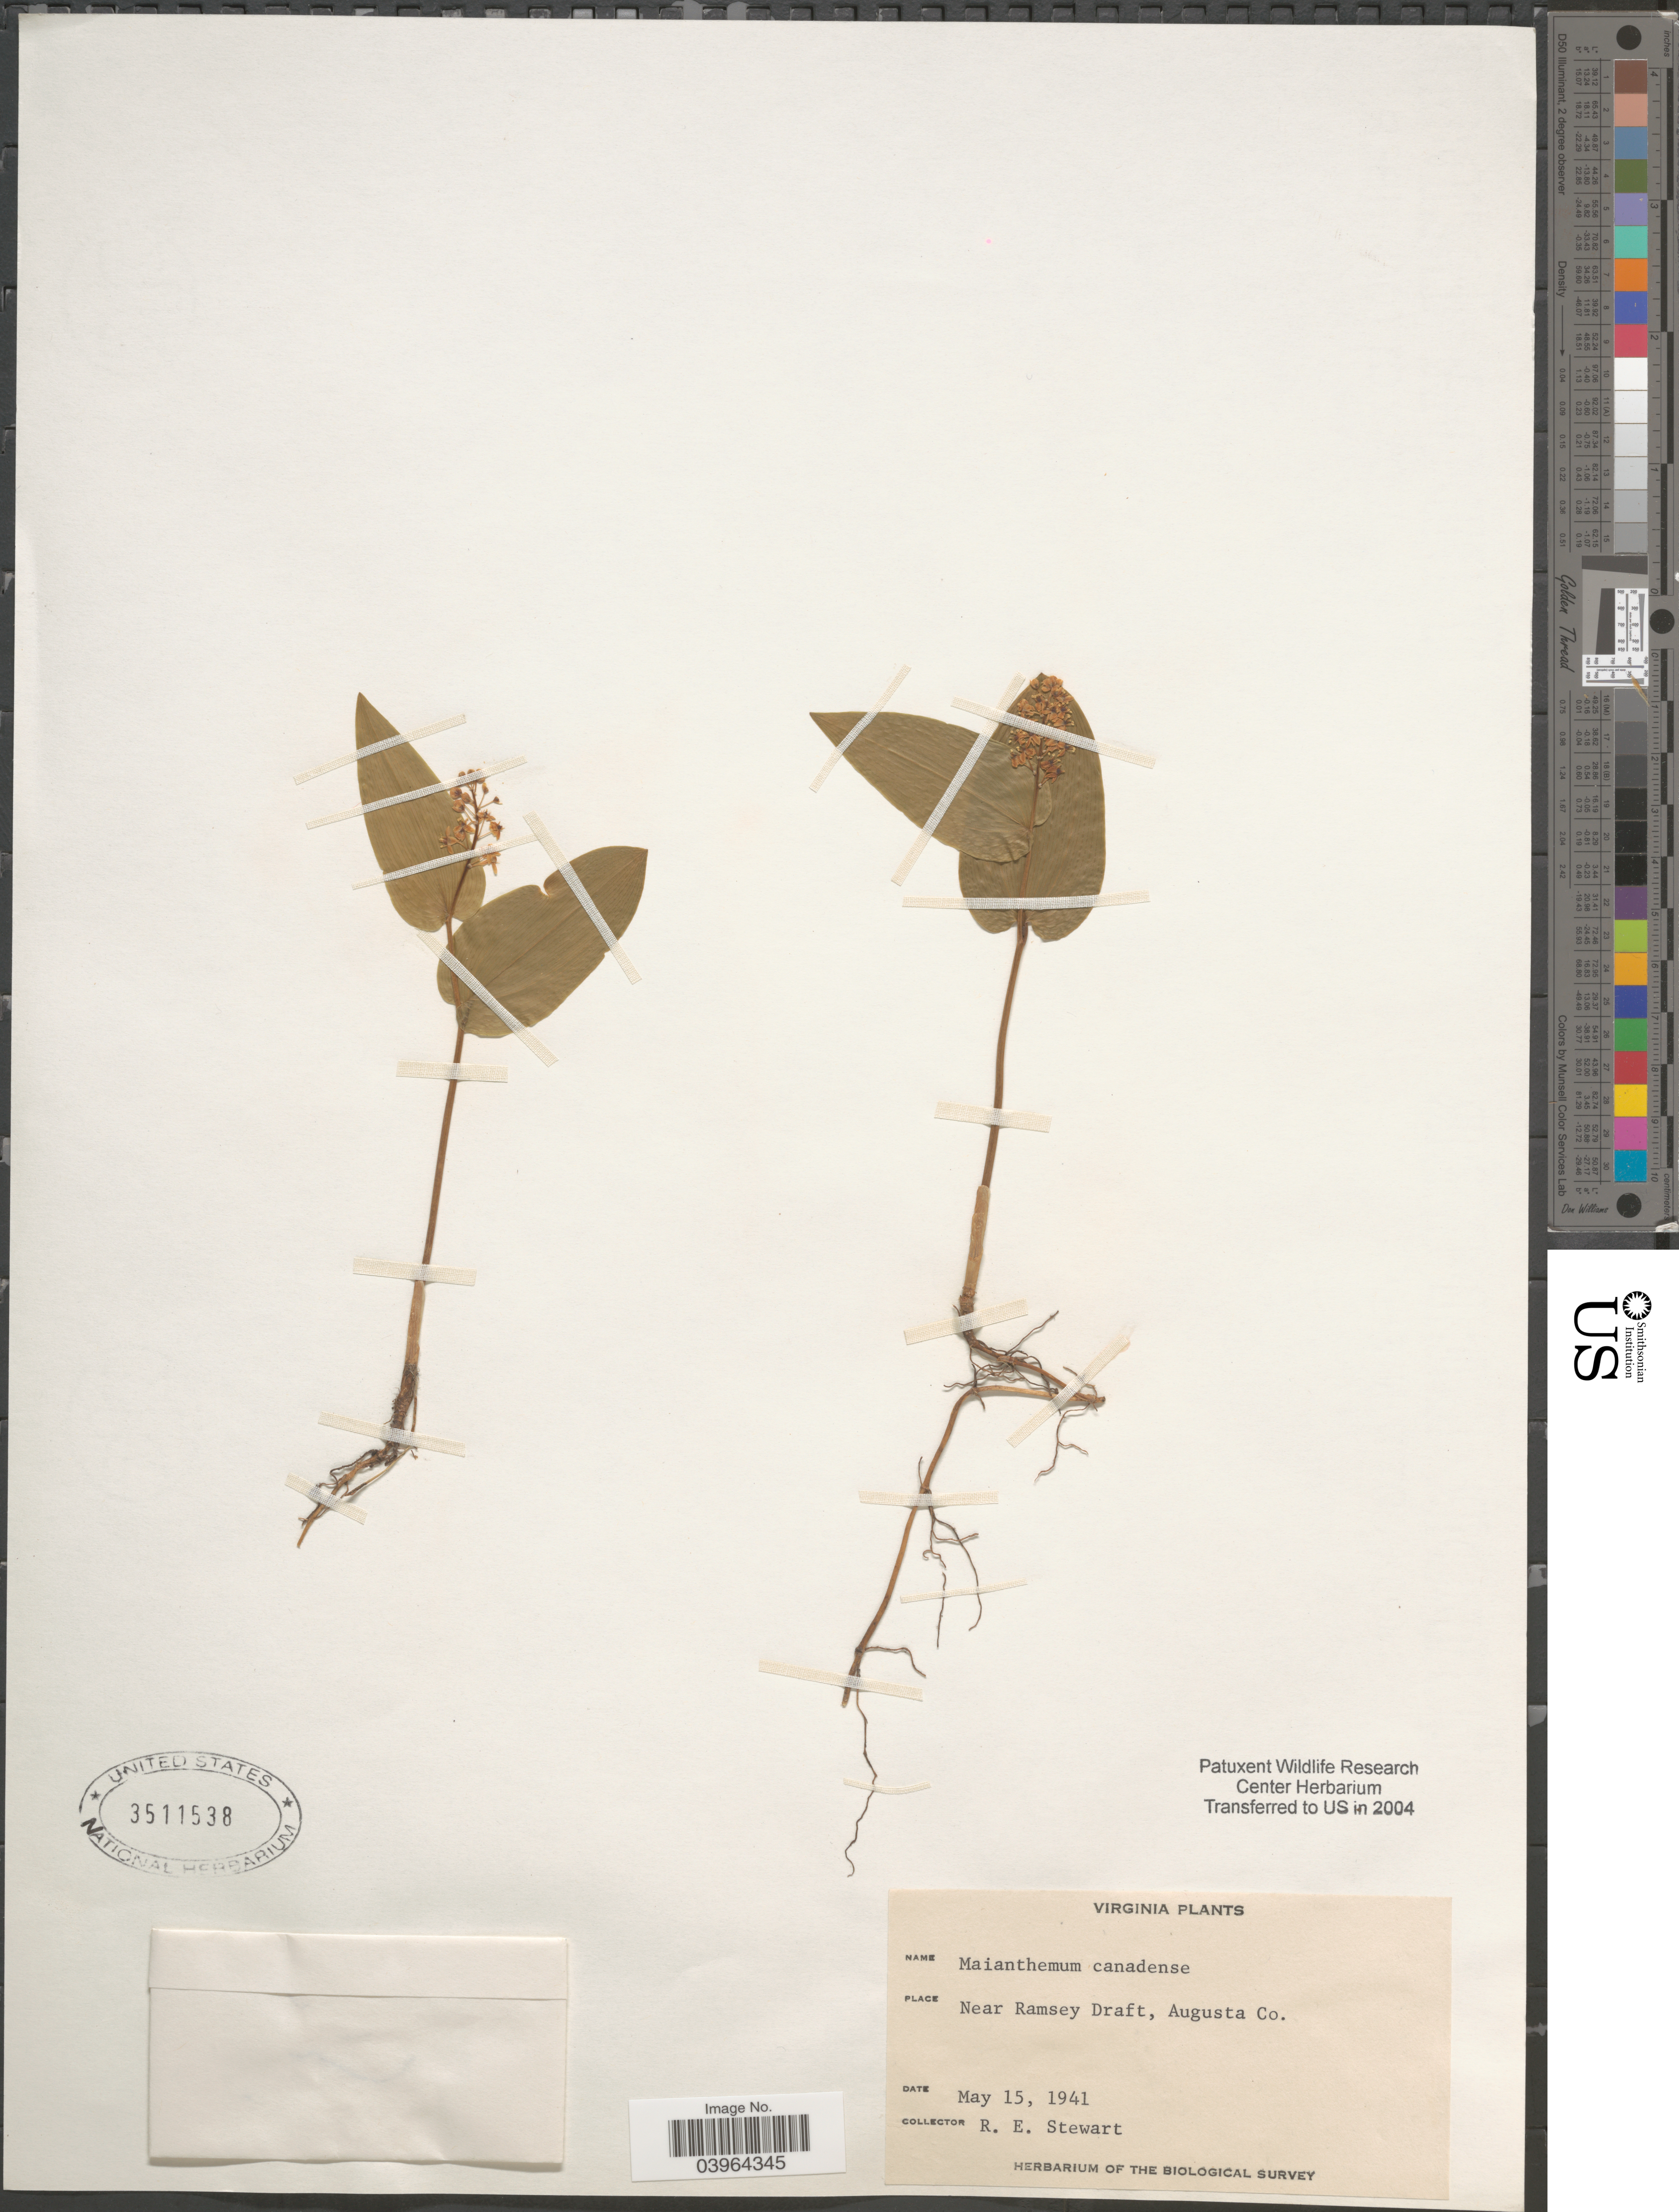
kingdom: Plantae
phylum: Tracheophyta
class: Liliopsida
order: Asparagales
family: Asparagaceae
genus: Maianthemum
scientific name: Maianthemum canadense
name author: Desf.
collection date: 1941-05-15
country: United States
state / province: Virginia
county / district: Augusta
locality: Near Ramsey Draft, Augusta Co.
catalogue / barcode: US 3511538